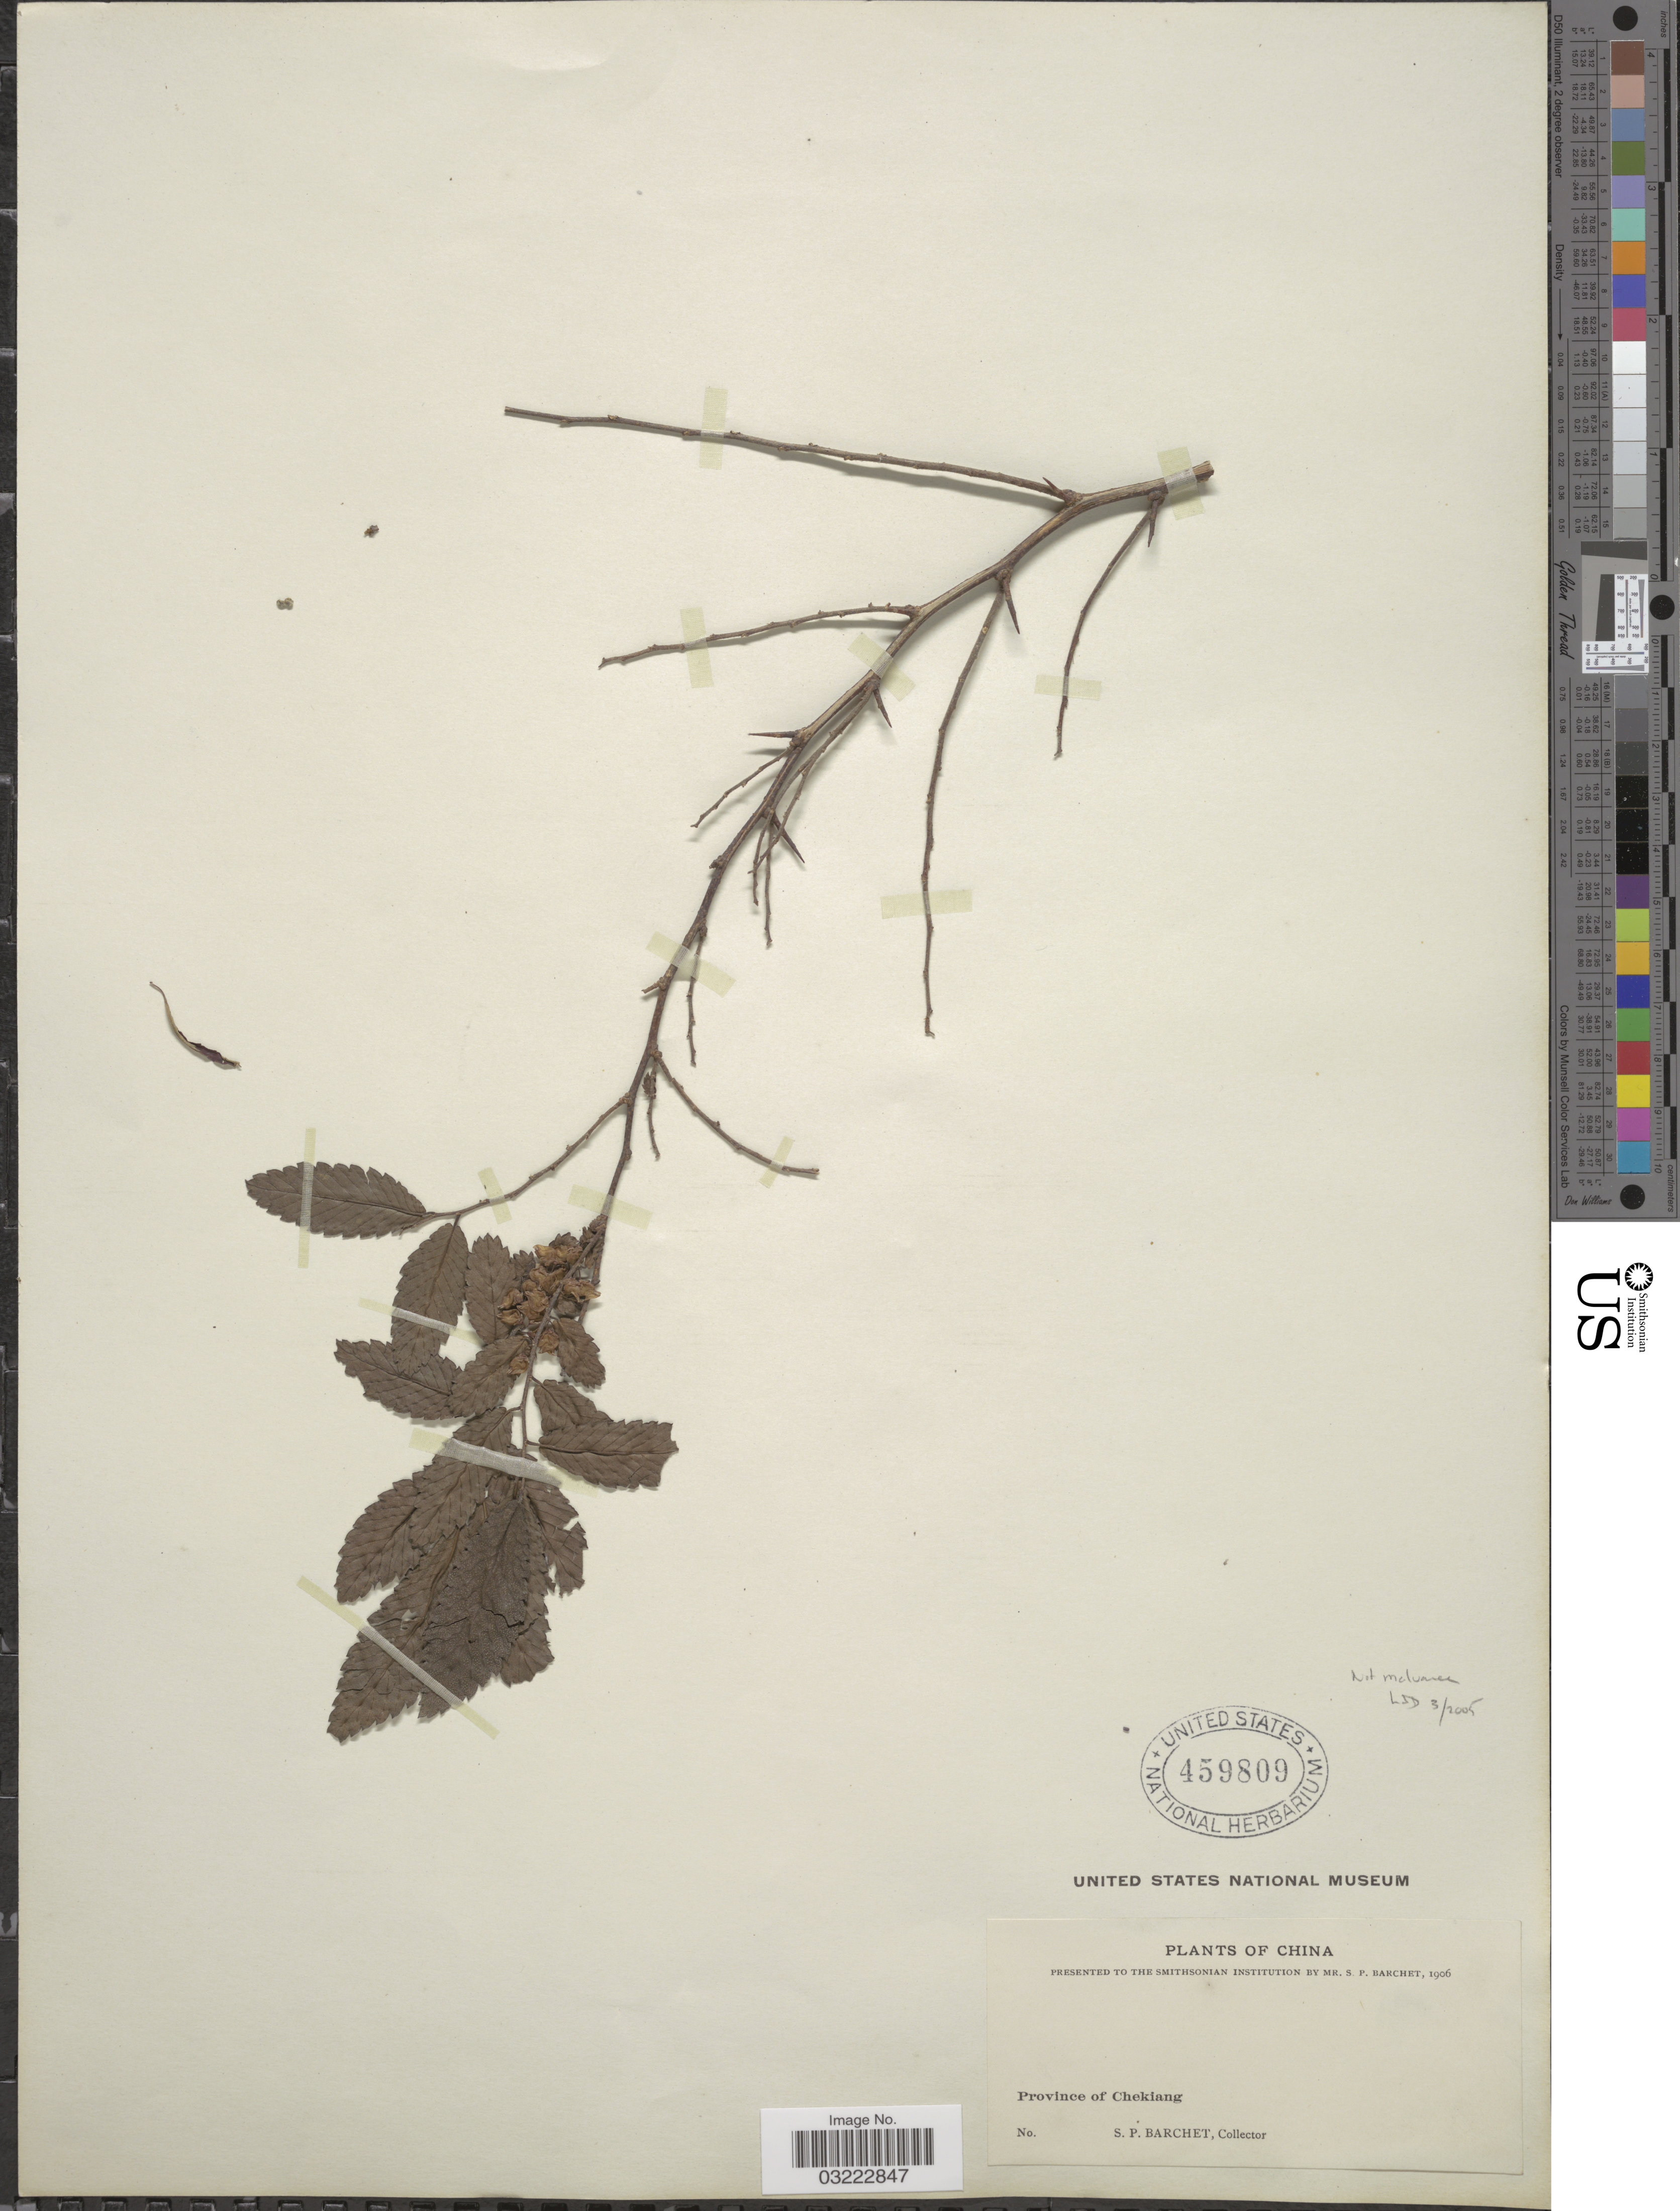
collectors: S. P. Barchet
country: China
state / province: Zhejiang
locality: Province of Chekiang.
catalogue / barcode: US 459809